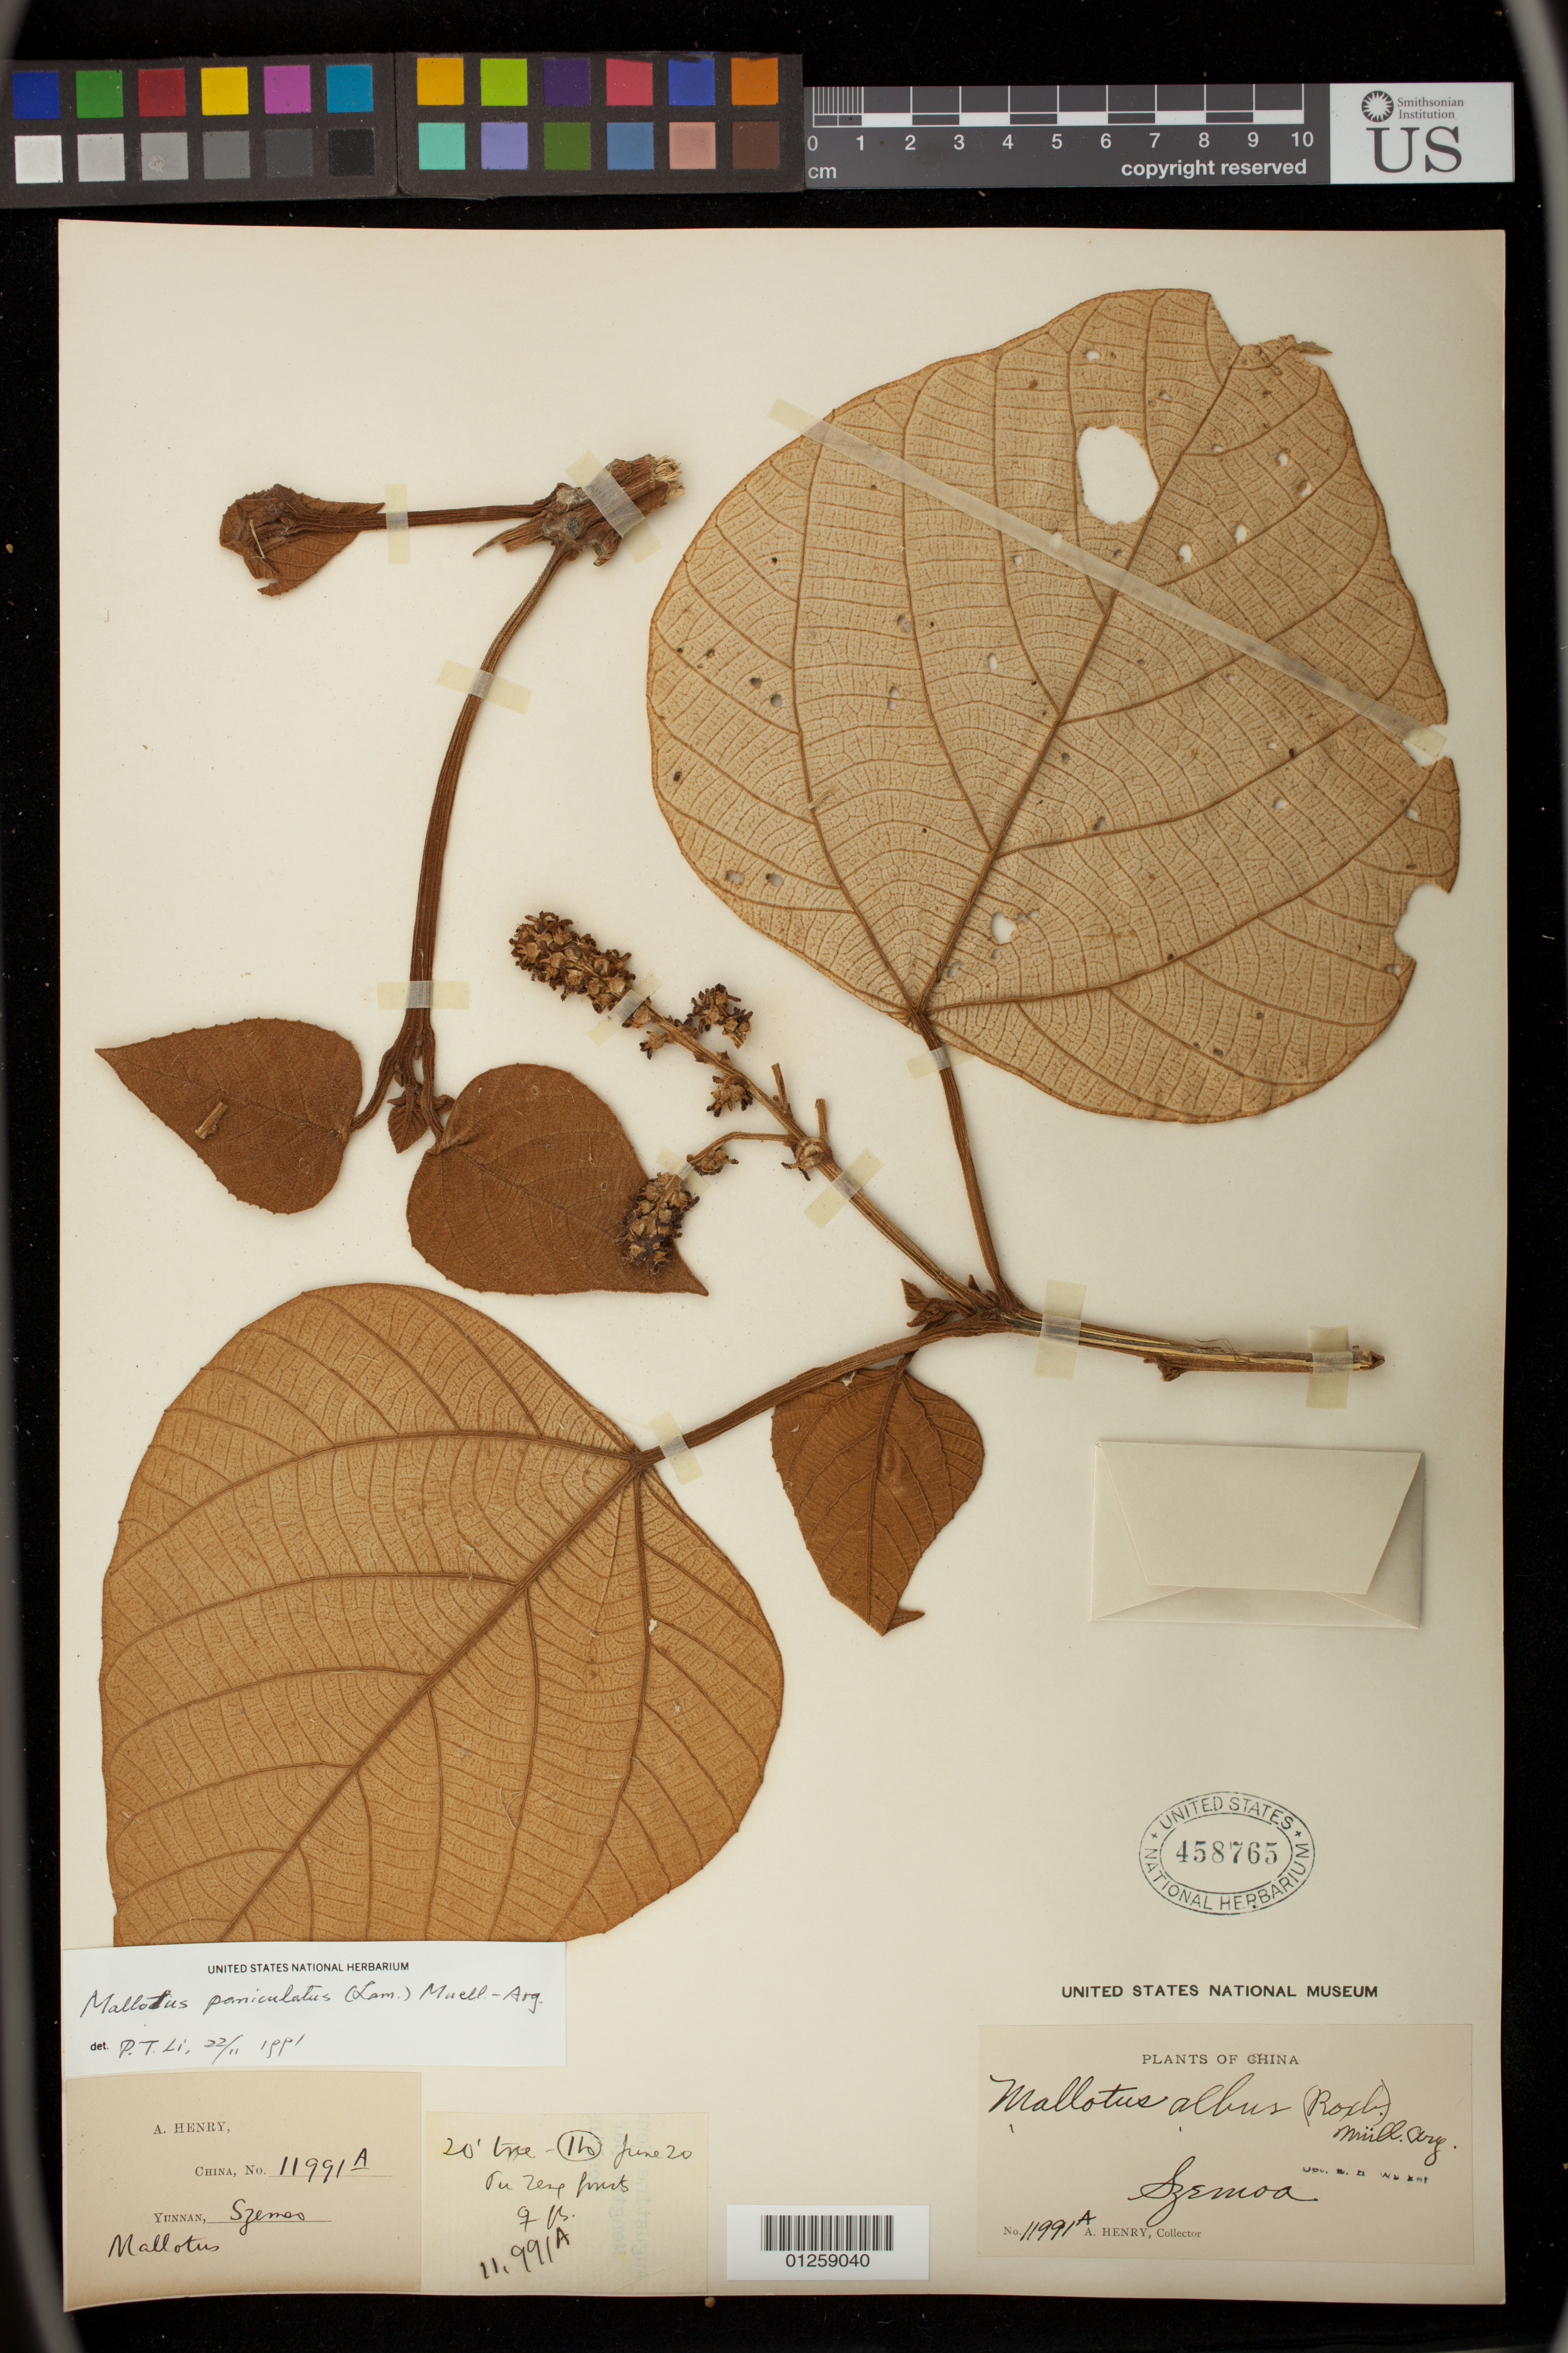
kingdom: Plantae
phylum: Tracheophyta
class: Magnoliopsida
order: Malpighiales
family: Euphorbiaceae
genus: Mallotus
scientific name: Mallotus paniculatus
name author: (Lam.) Müll. Arg.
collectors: A. Henry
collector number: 11991 A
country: China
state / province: Yunnan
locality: Szemoa. Ho.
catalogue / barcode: US 458765